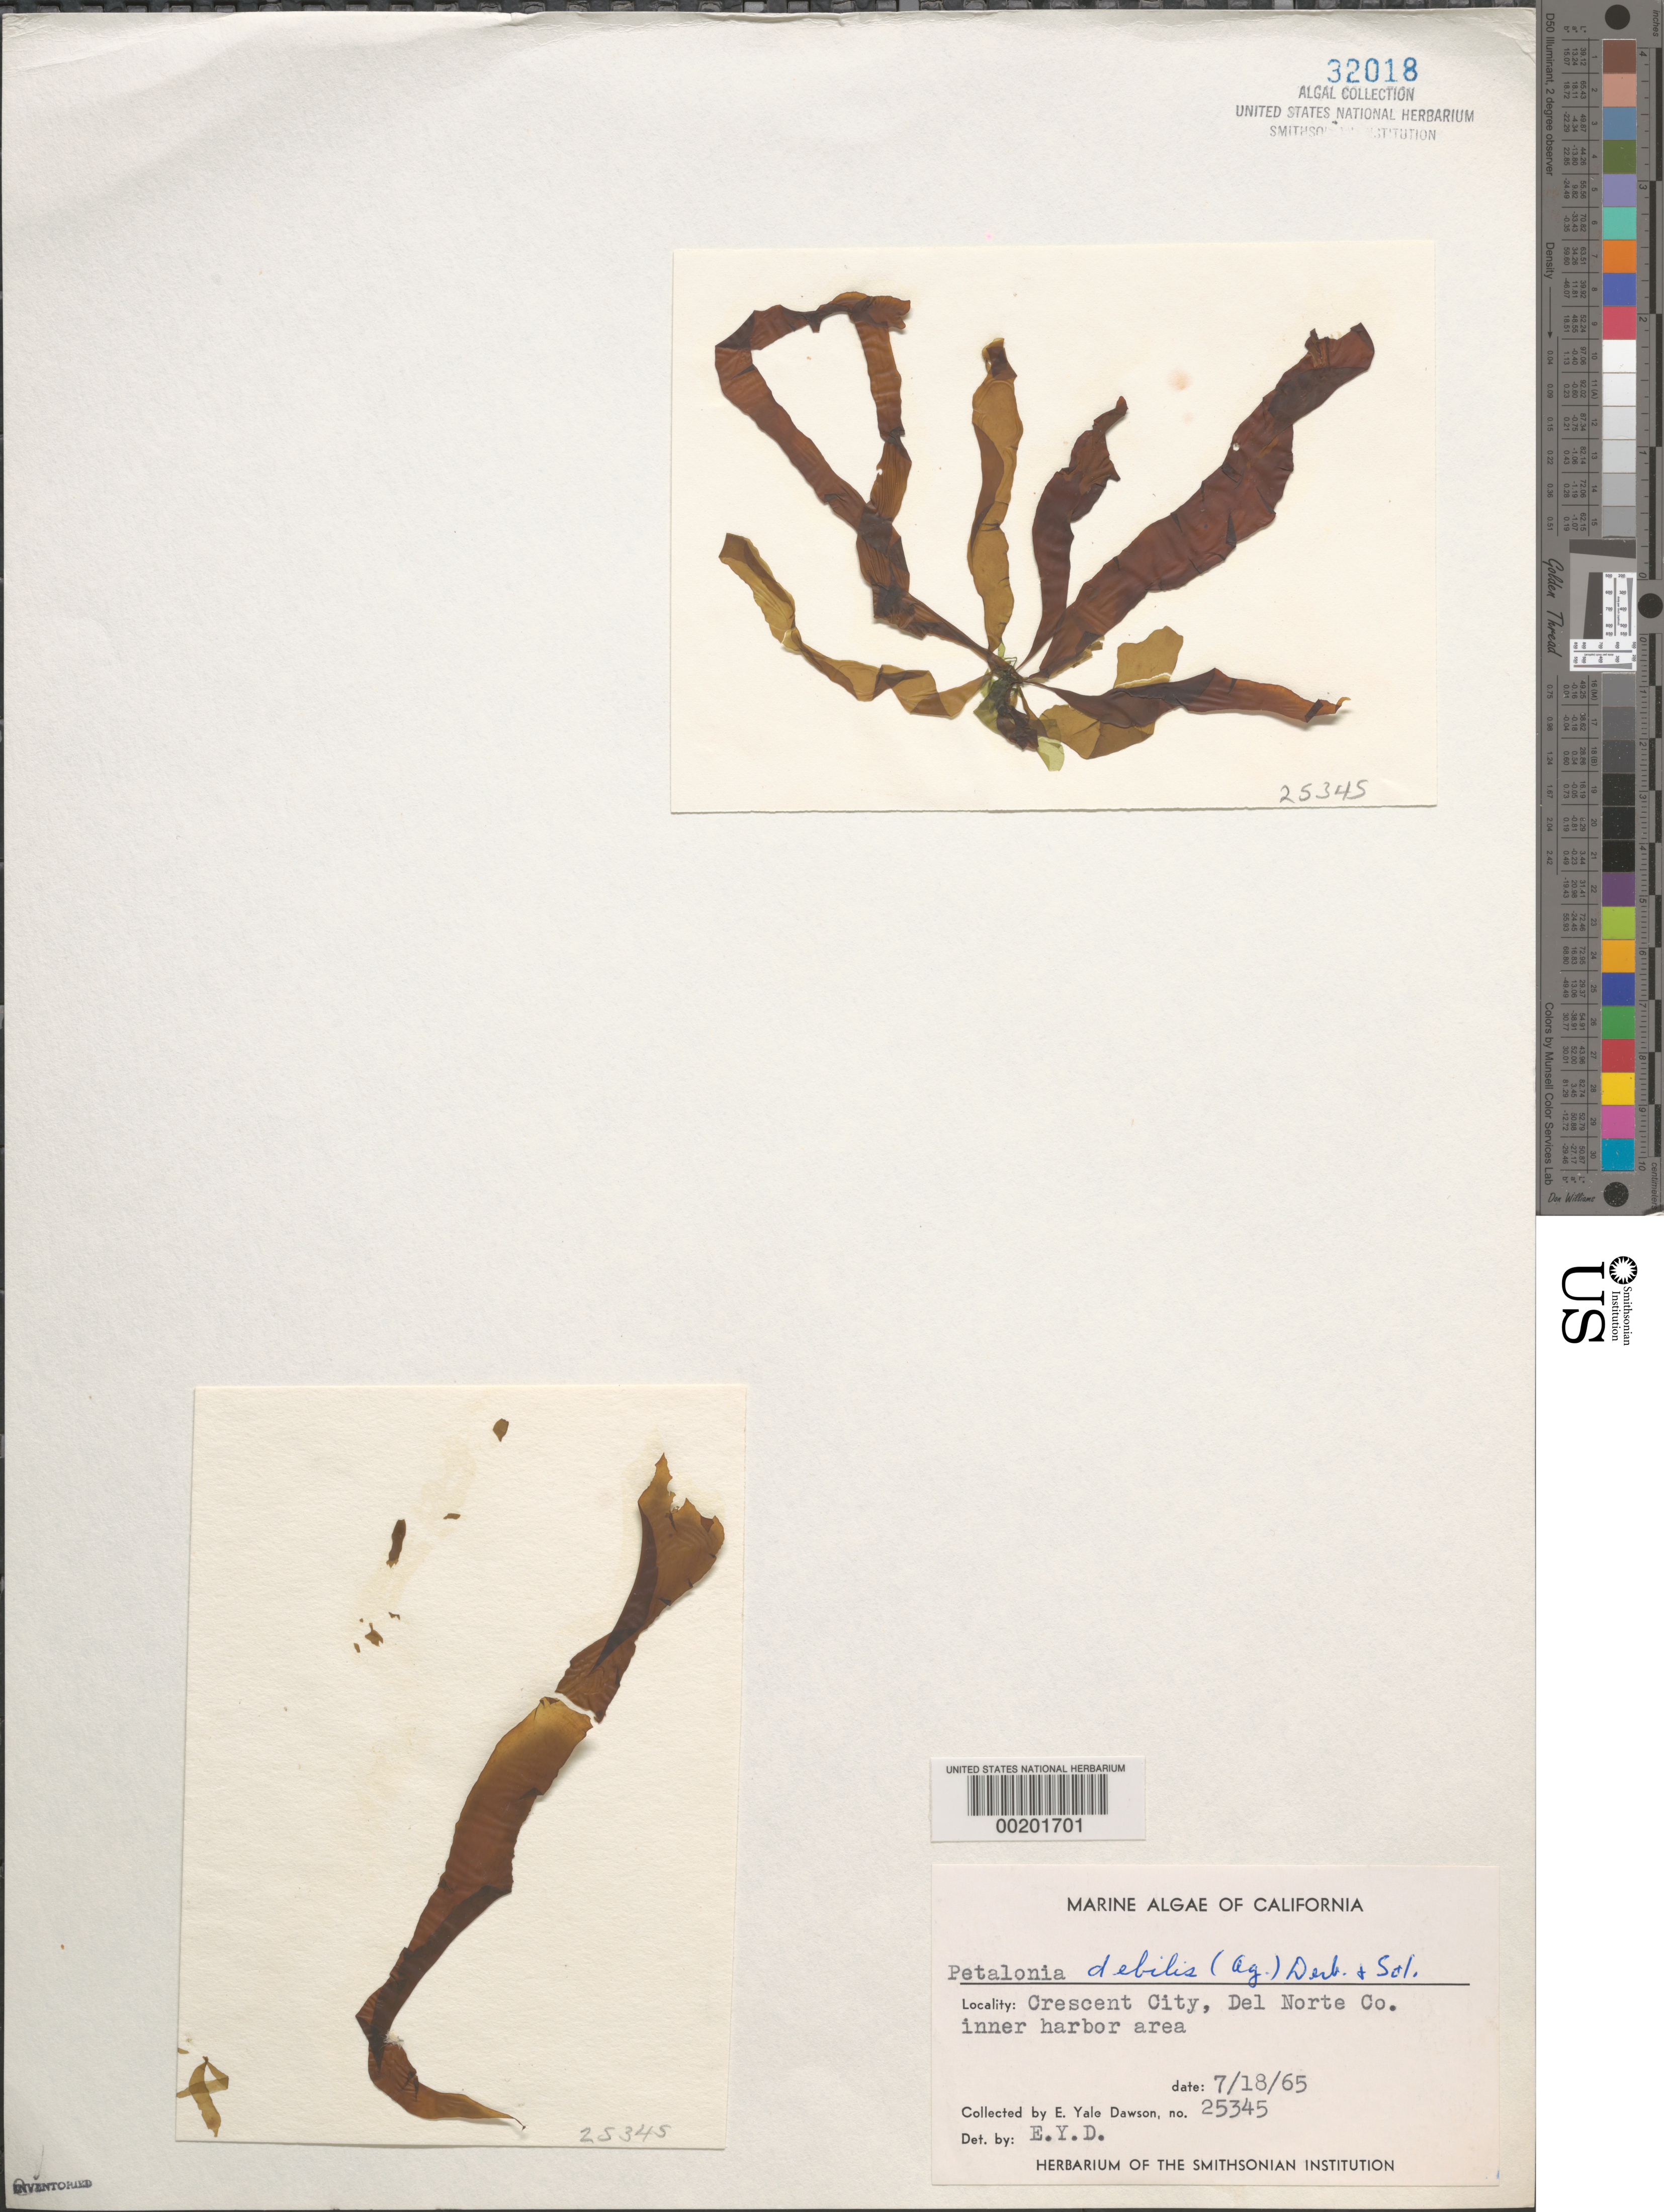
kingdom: Chromista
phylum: Ochrophyta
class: Phaeophyceae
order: Scytosiphonales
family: Scytosiphonaceae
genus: Petalonia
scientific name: Petalonia fascia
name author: (O.F. Müller) Kuntze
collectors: E. Y. Dawson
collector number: EYD 25345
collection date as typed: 18 Jul 1965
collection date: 1965-07-18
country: United States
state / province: California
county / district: Del Norte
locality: Crescent City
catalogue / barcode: US 32018